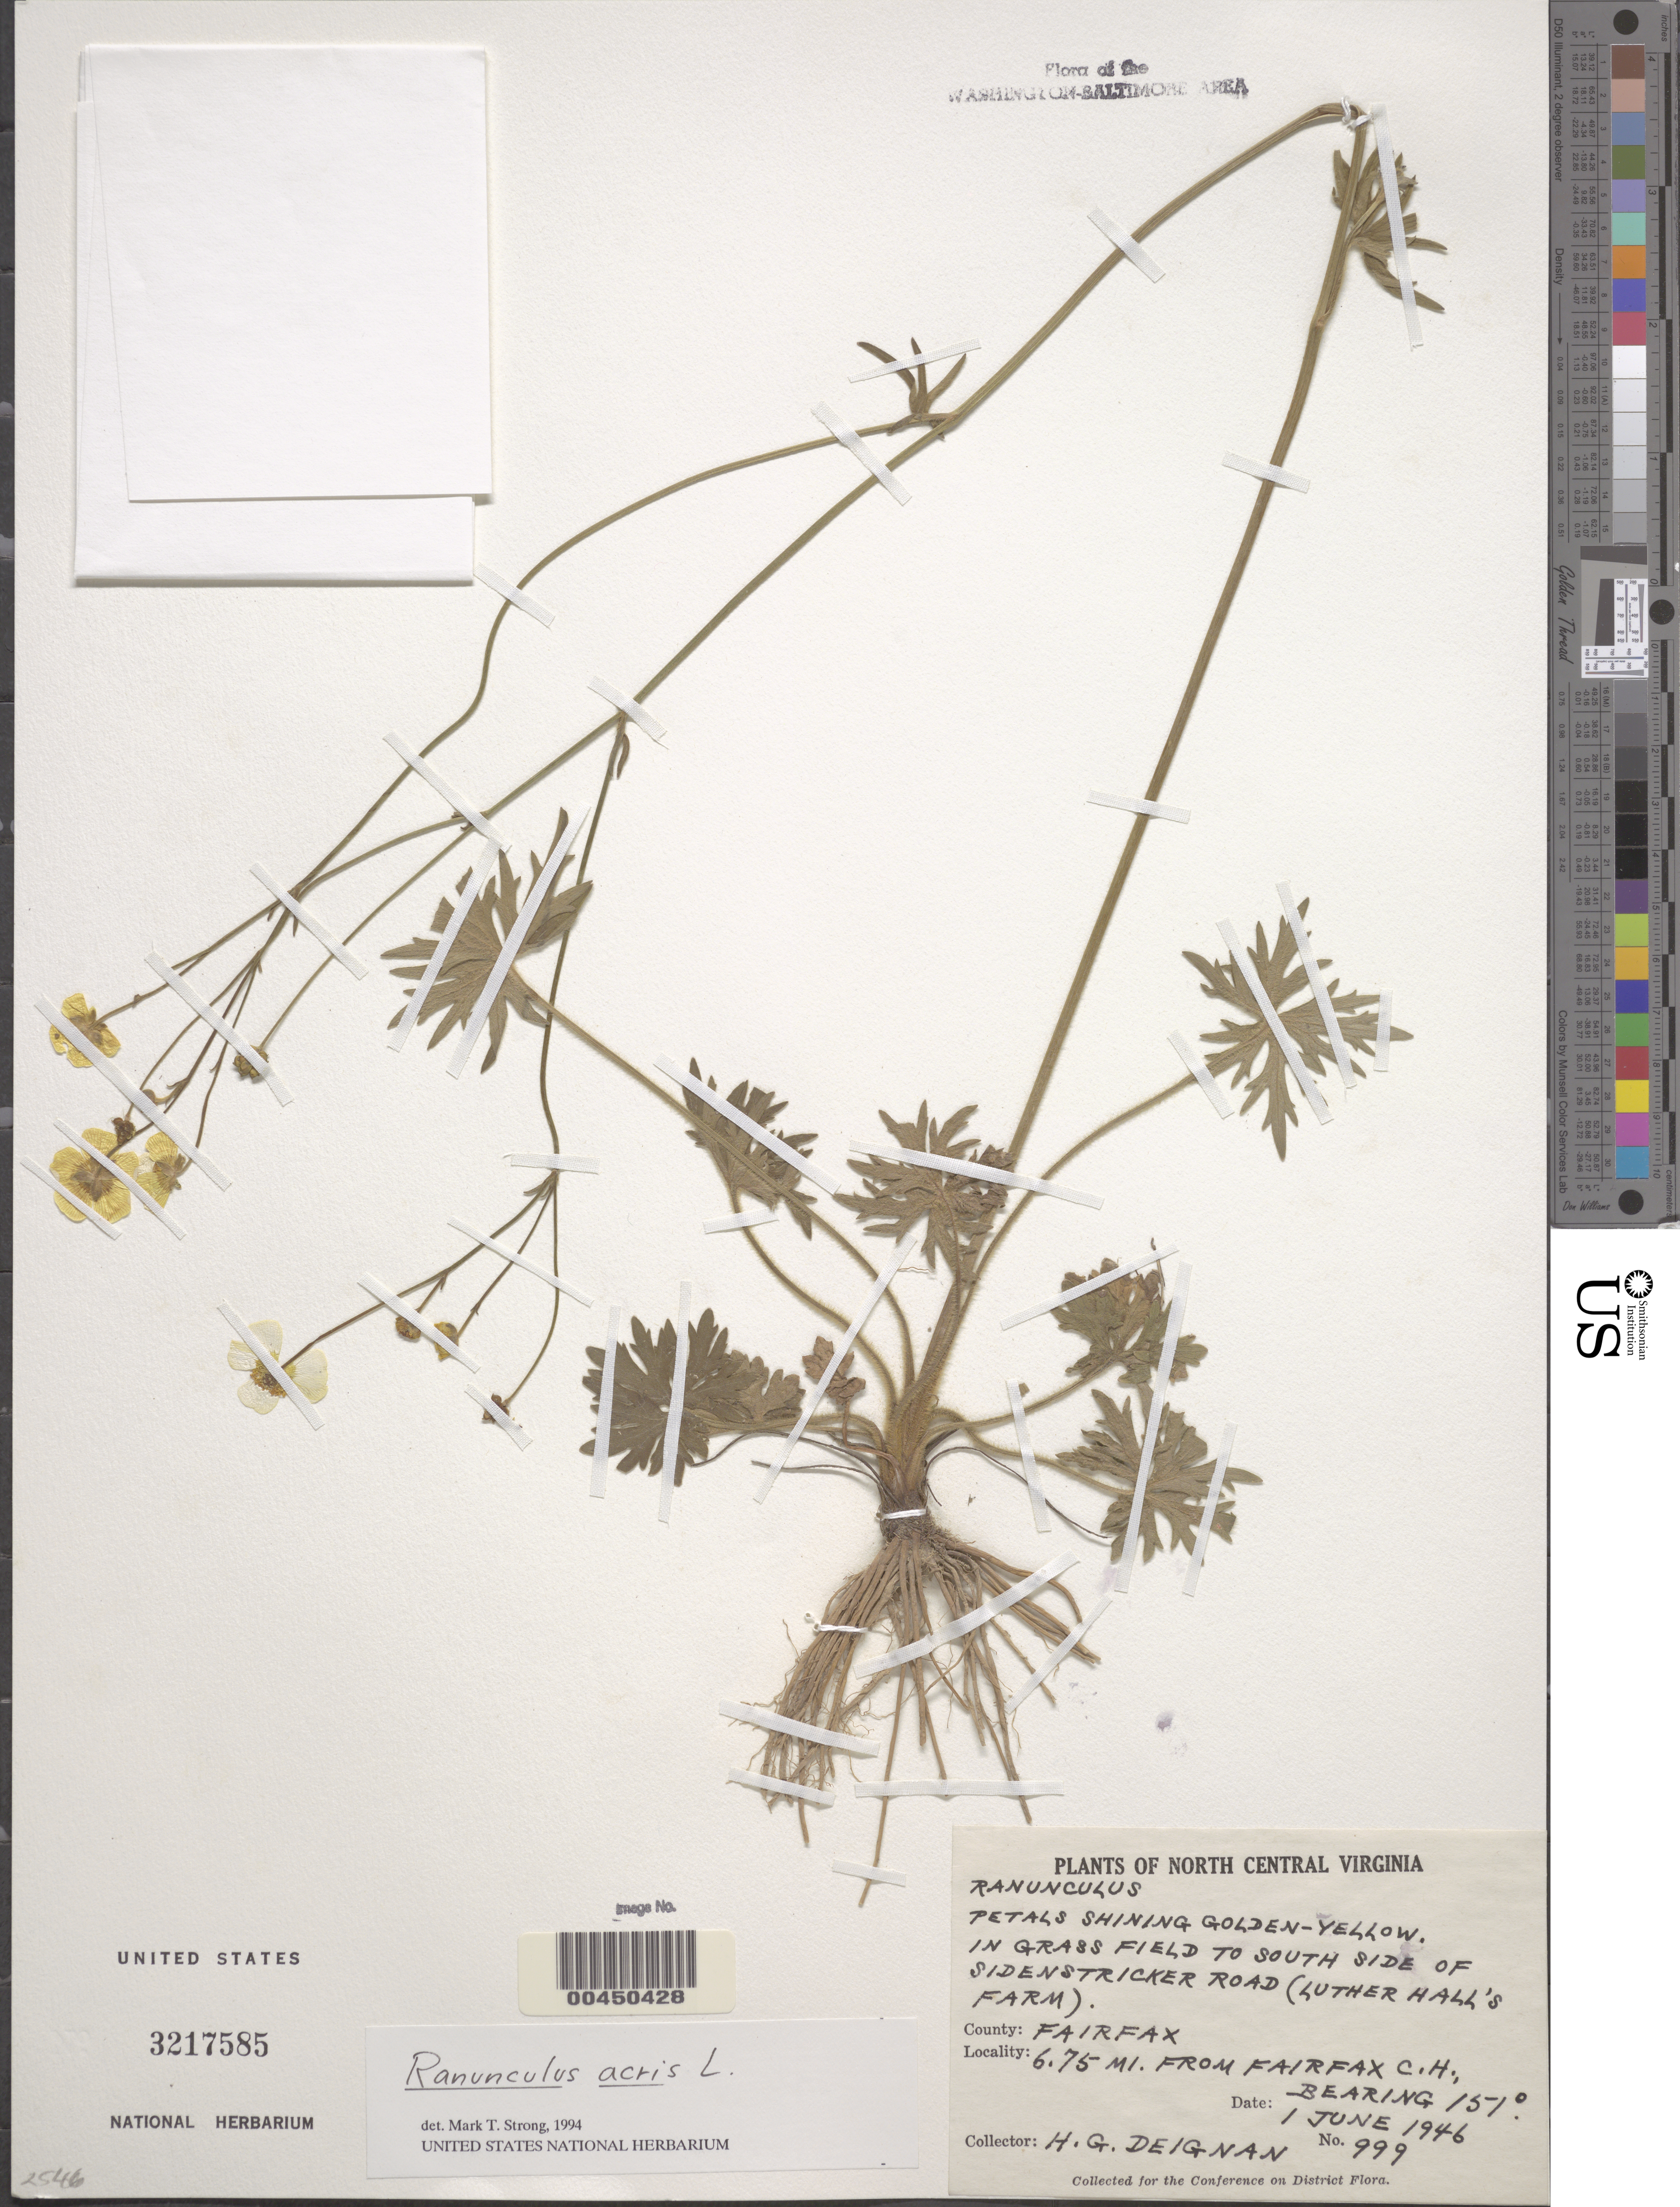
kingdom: Plantae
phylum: Tracheophyta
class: Magnoliopsida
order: Ranunculales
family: Ranunculaceae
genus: Ranunculus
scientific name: Ranunculus acris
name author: L.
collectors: H. Deignan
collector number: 999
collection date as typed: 01 Jun 1946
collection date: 1946-06-01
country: United States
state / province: Virginia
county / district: Fairfax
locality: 6.75 Mi from Fairfax Court House, Luther Hall's Farm, S side of Sidenstricker Road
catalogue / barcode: US 3217585